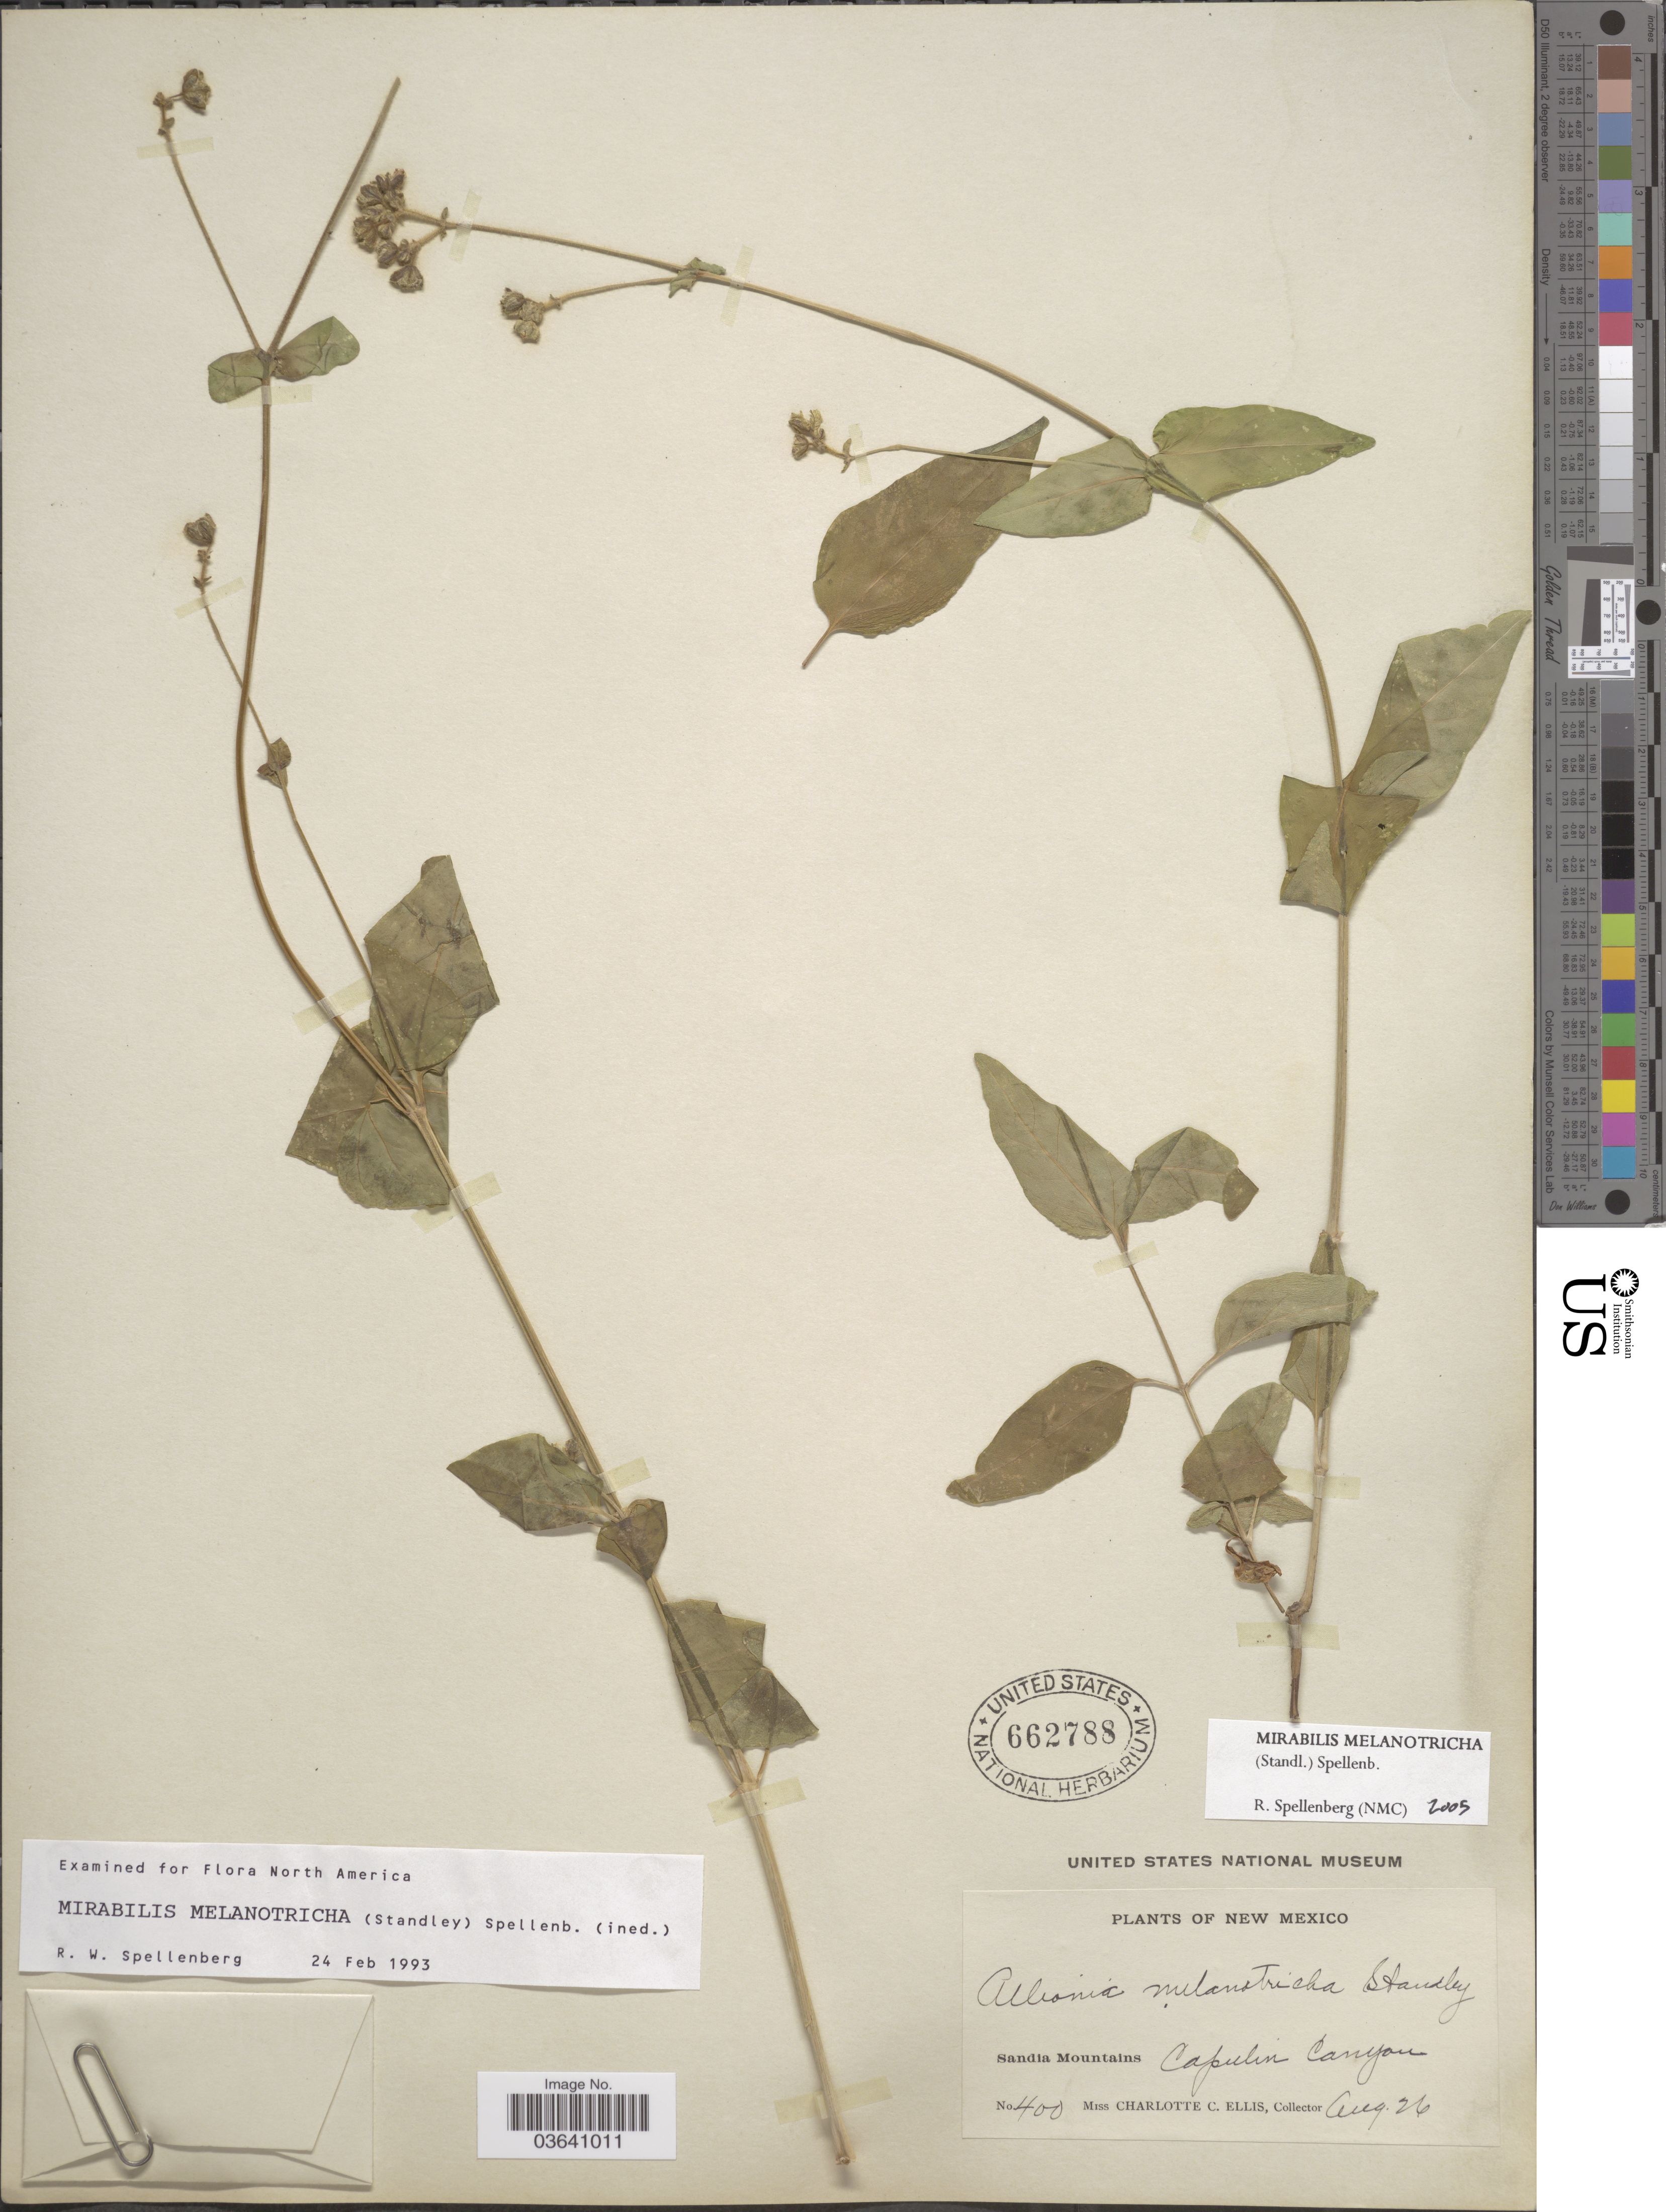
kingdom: Plantae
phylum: Tracheophyta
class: Magnoliopsida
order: Caryophyllales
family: Nyctaginaceae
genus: Mirabilis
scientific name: Mirabilis melanotricha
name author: (Standl.) Spellenb.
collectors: C. C. Ellis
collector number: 400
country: United States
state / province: New Mexico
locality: Sandia Mountains Capulin Canyon.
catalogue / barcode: US 662788